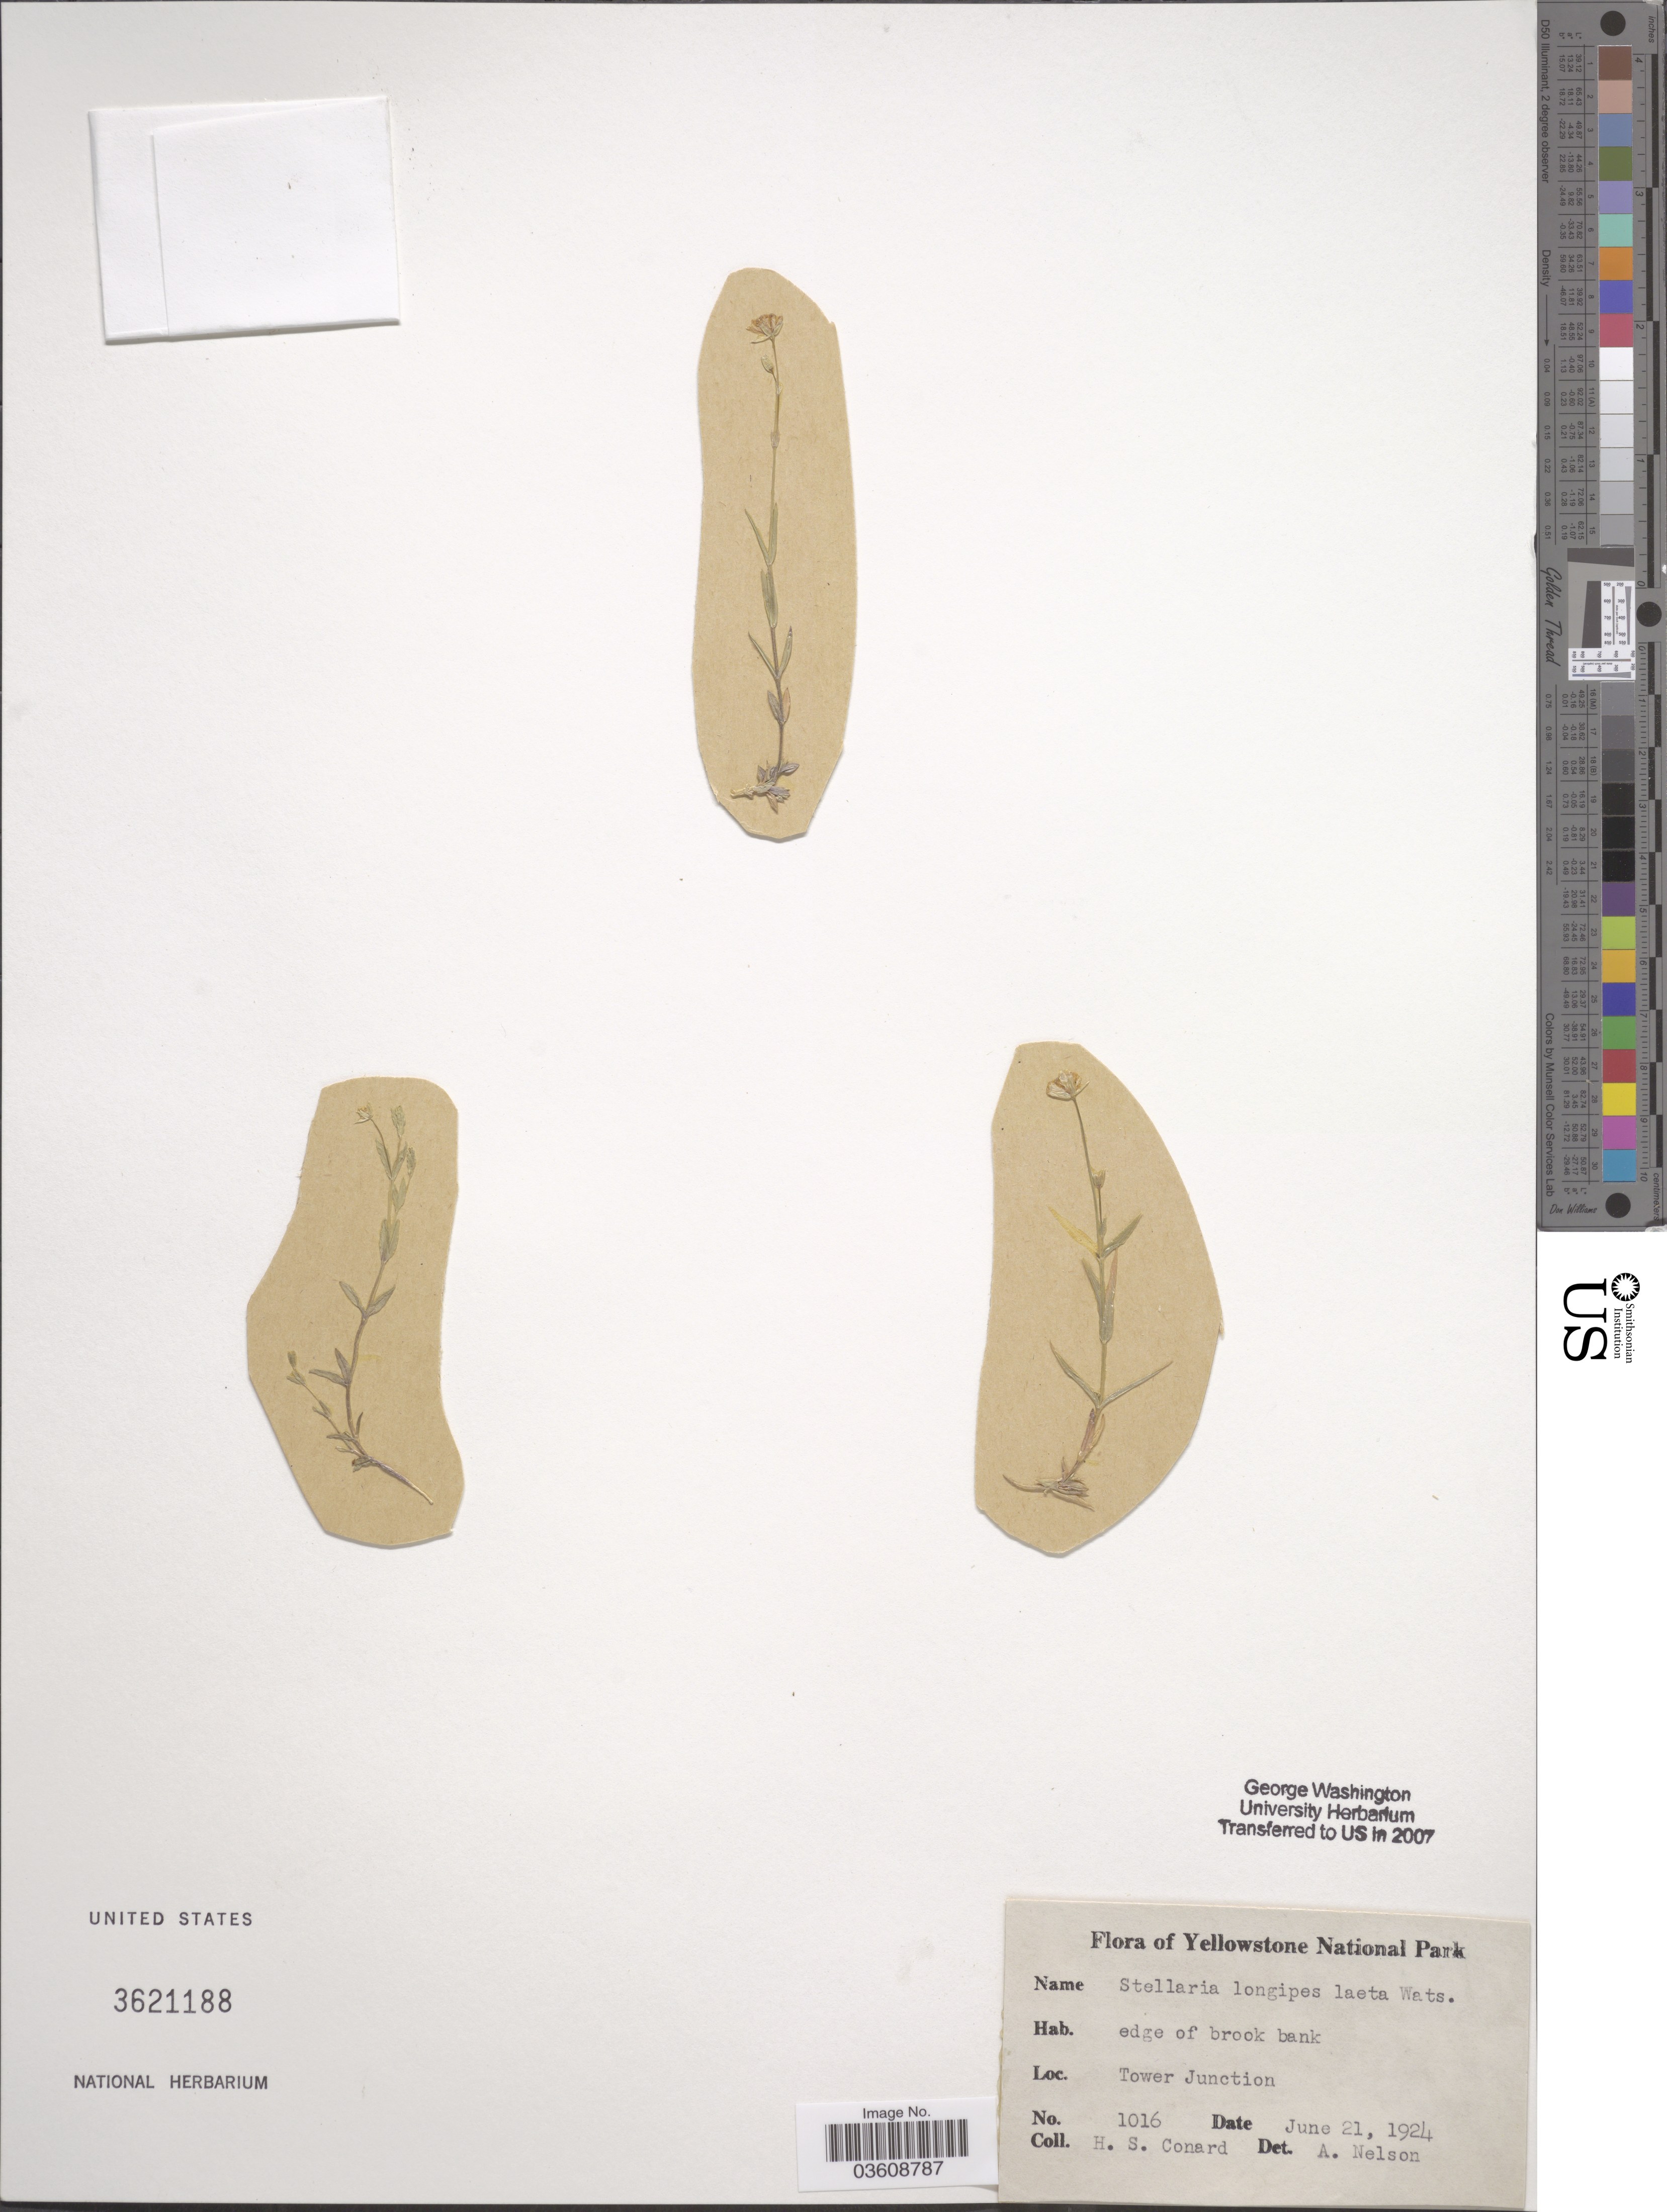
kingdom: Plantae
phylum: Tracheophyta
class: Magnoliopsida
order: Caryophyllales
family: Caryophyllaceae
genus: Stellaria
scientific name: Stellaria longipes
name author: Goldie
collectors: H. S. Conard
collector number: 1016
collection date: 1924-06-21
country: United States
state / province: Wyoming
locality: Yellowstone National Park. Tower Junction.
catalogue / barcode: US 3621188